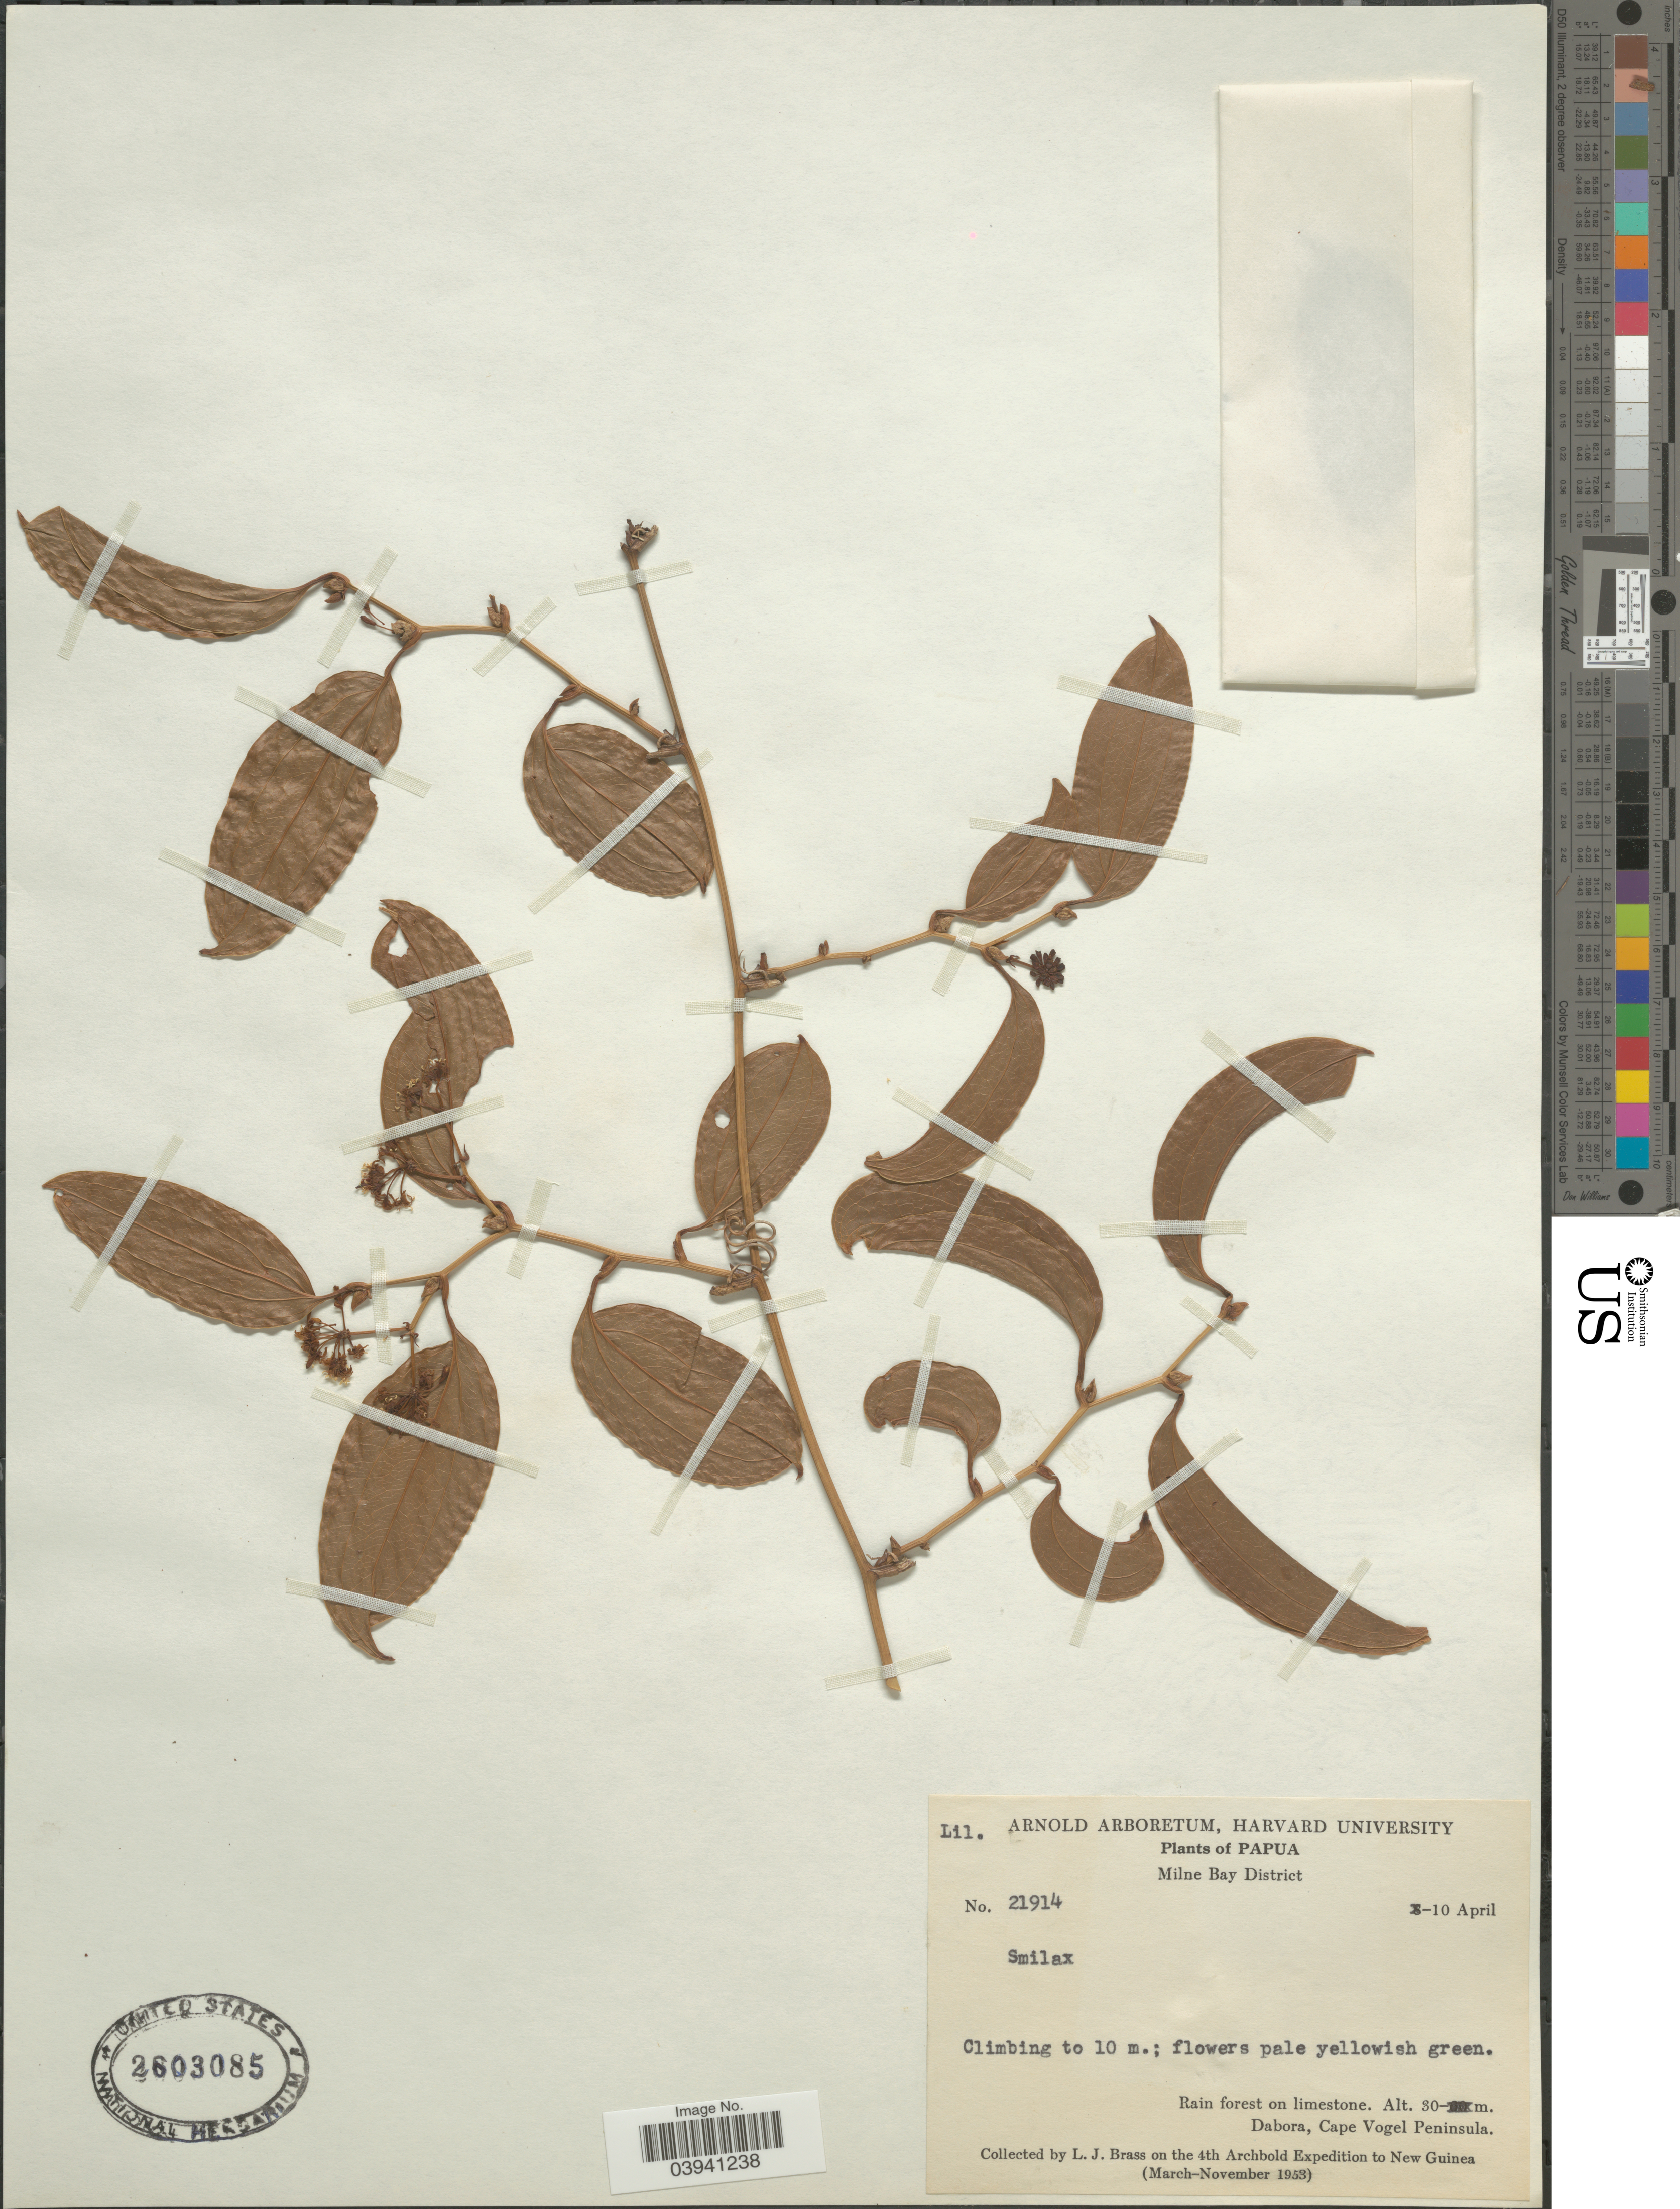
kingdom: Plantae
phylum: Tracheophyta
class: Liliopsida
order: Liliales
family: Smilacaceae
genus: Smilax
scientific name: Smilax sp.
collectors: L. J. Brass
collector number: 21914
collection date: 1953-04-10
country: Papua New Guinea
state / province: Milne Bay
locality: Milne Bay District. Rain forest on limestone. Dabora, Cape Vogel Peninsula. New Guinea.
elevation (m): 30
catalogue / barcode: US 2803085